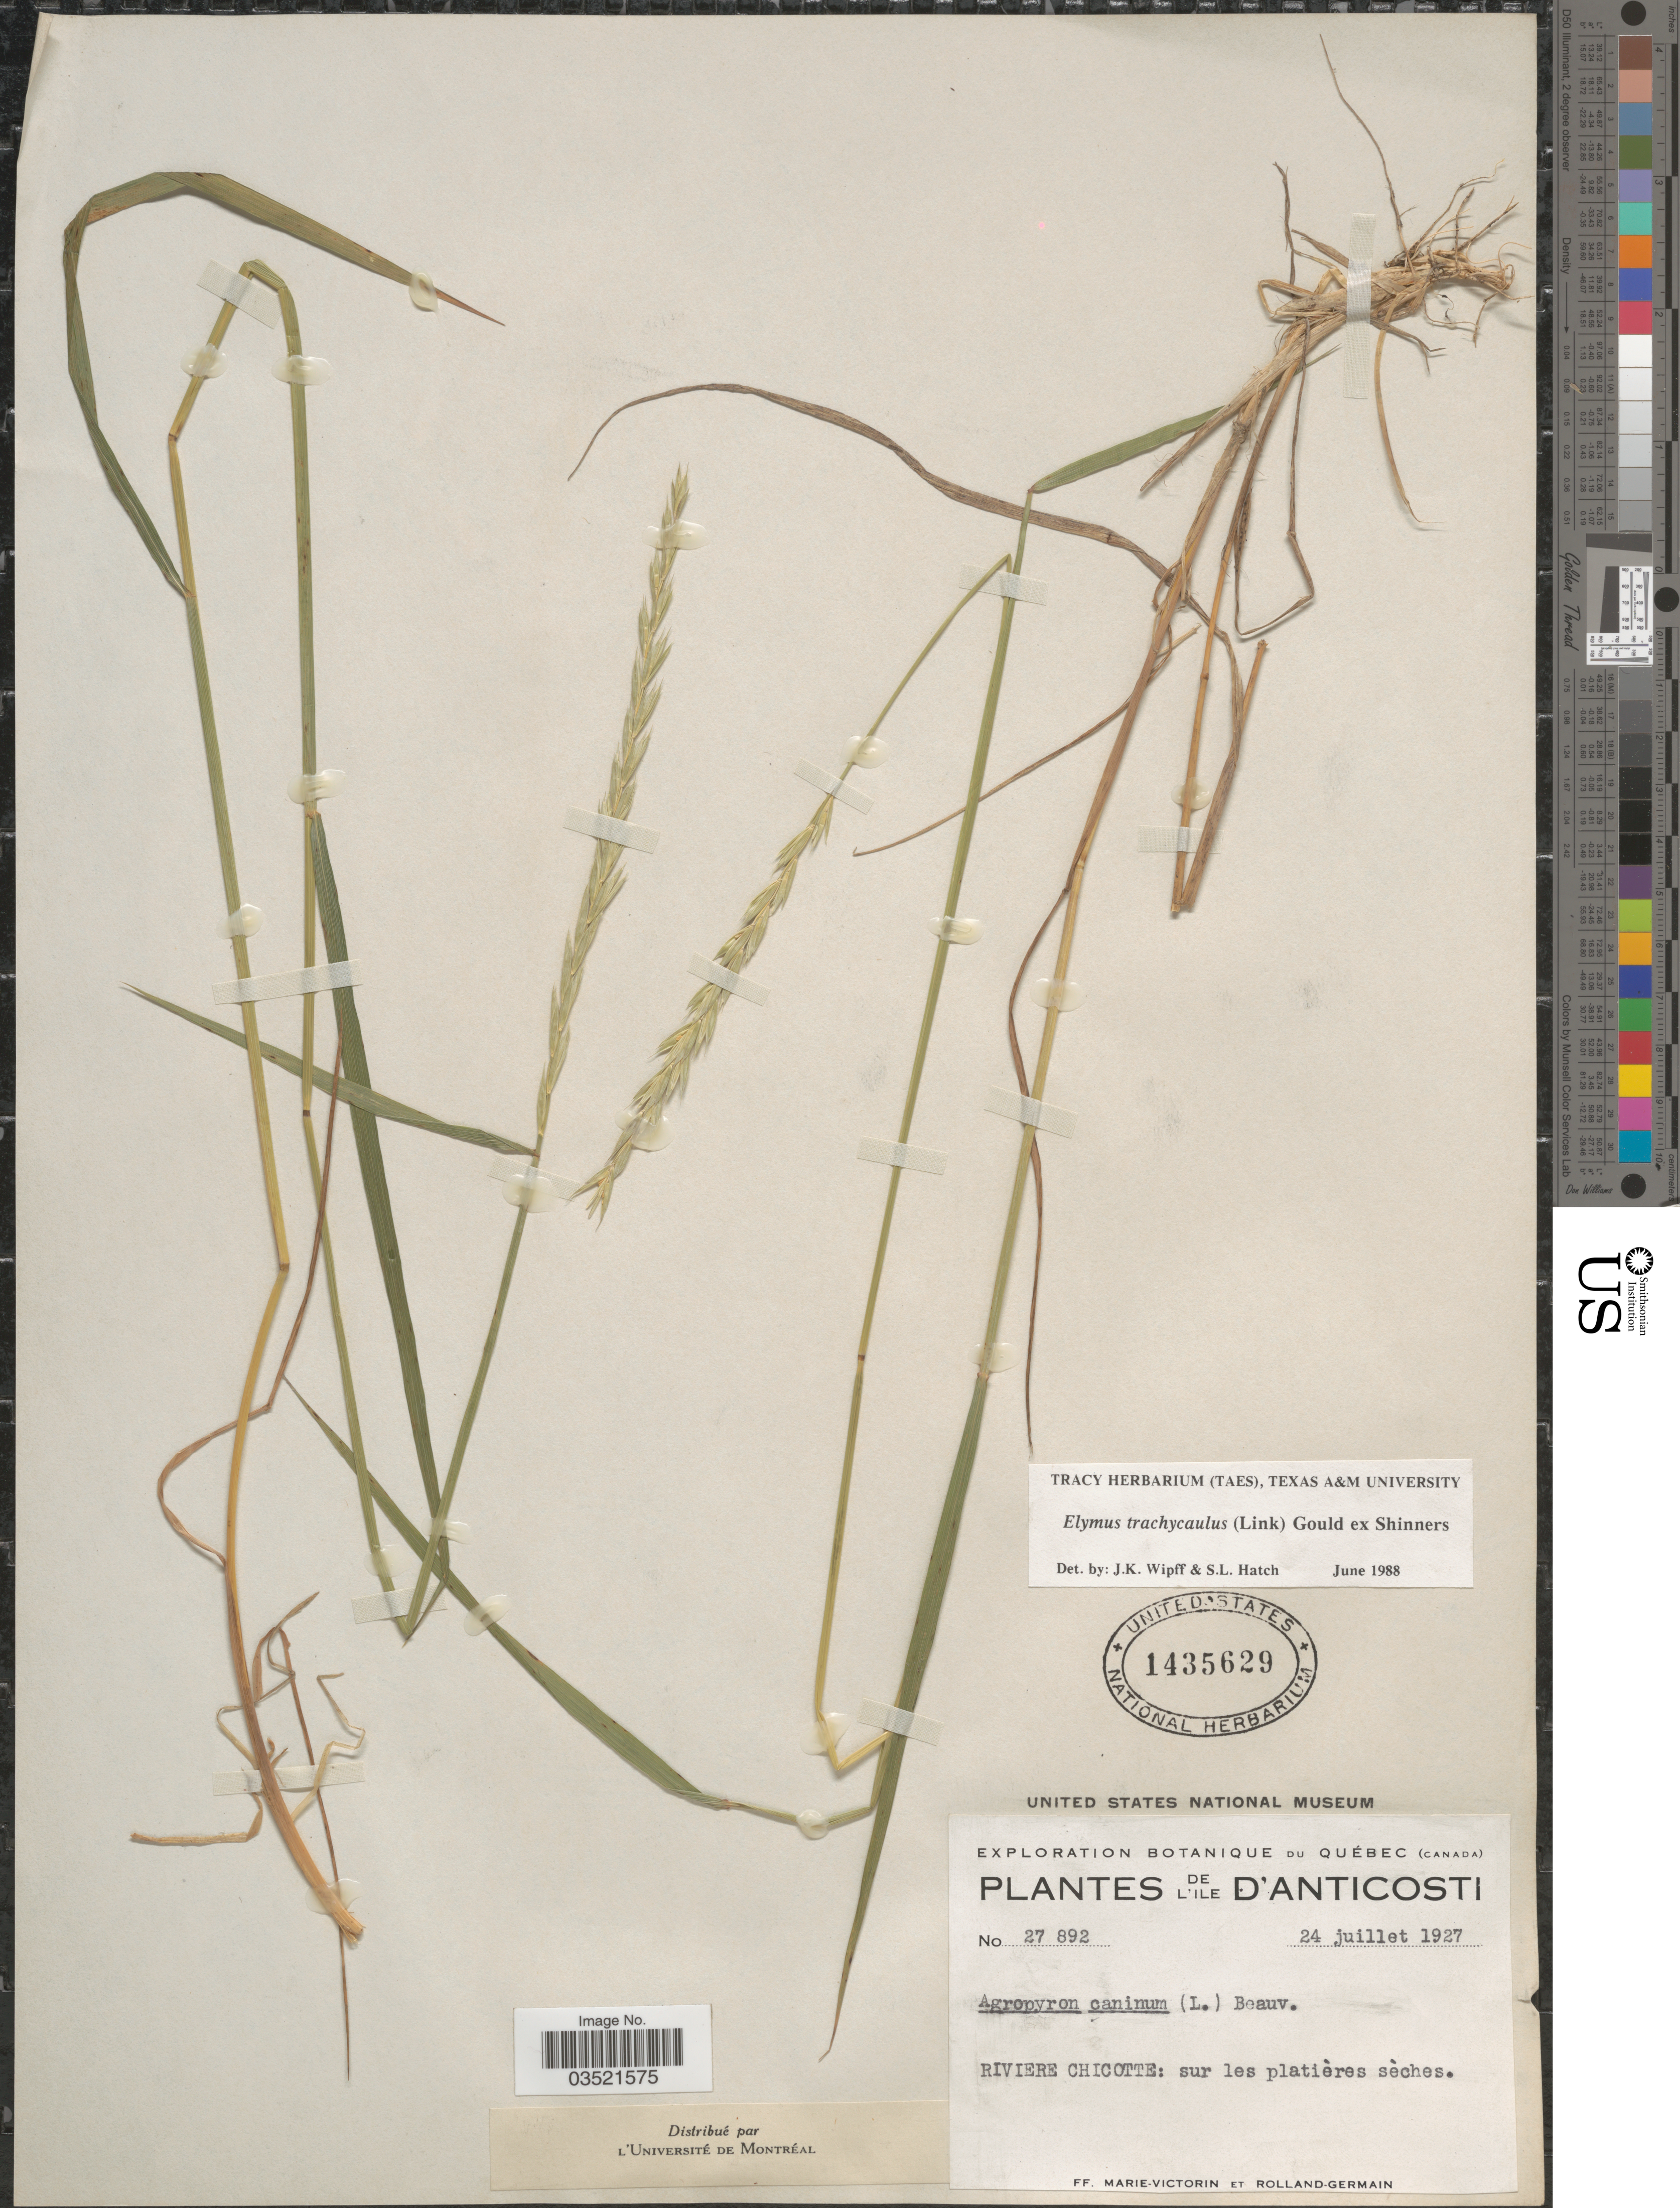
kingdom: Plantae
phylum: Tracheophyta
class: Liliopsida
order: Poales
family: Poaceae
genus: Elymus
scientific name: Elymus trachycaulus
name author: (Link) Gould ex Shinners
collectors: F. Marie-Victorin & Rolland-Germain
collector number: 27892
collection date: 1927-07-24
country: Canada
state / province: Quebec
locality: Exploration Botanique du Québec. L'Ile d'Anticosta. Riviere Chicotte: sur les platières sèches.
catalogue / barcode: US 1435629